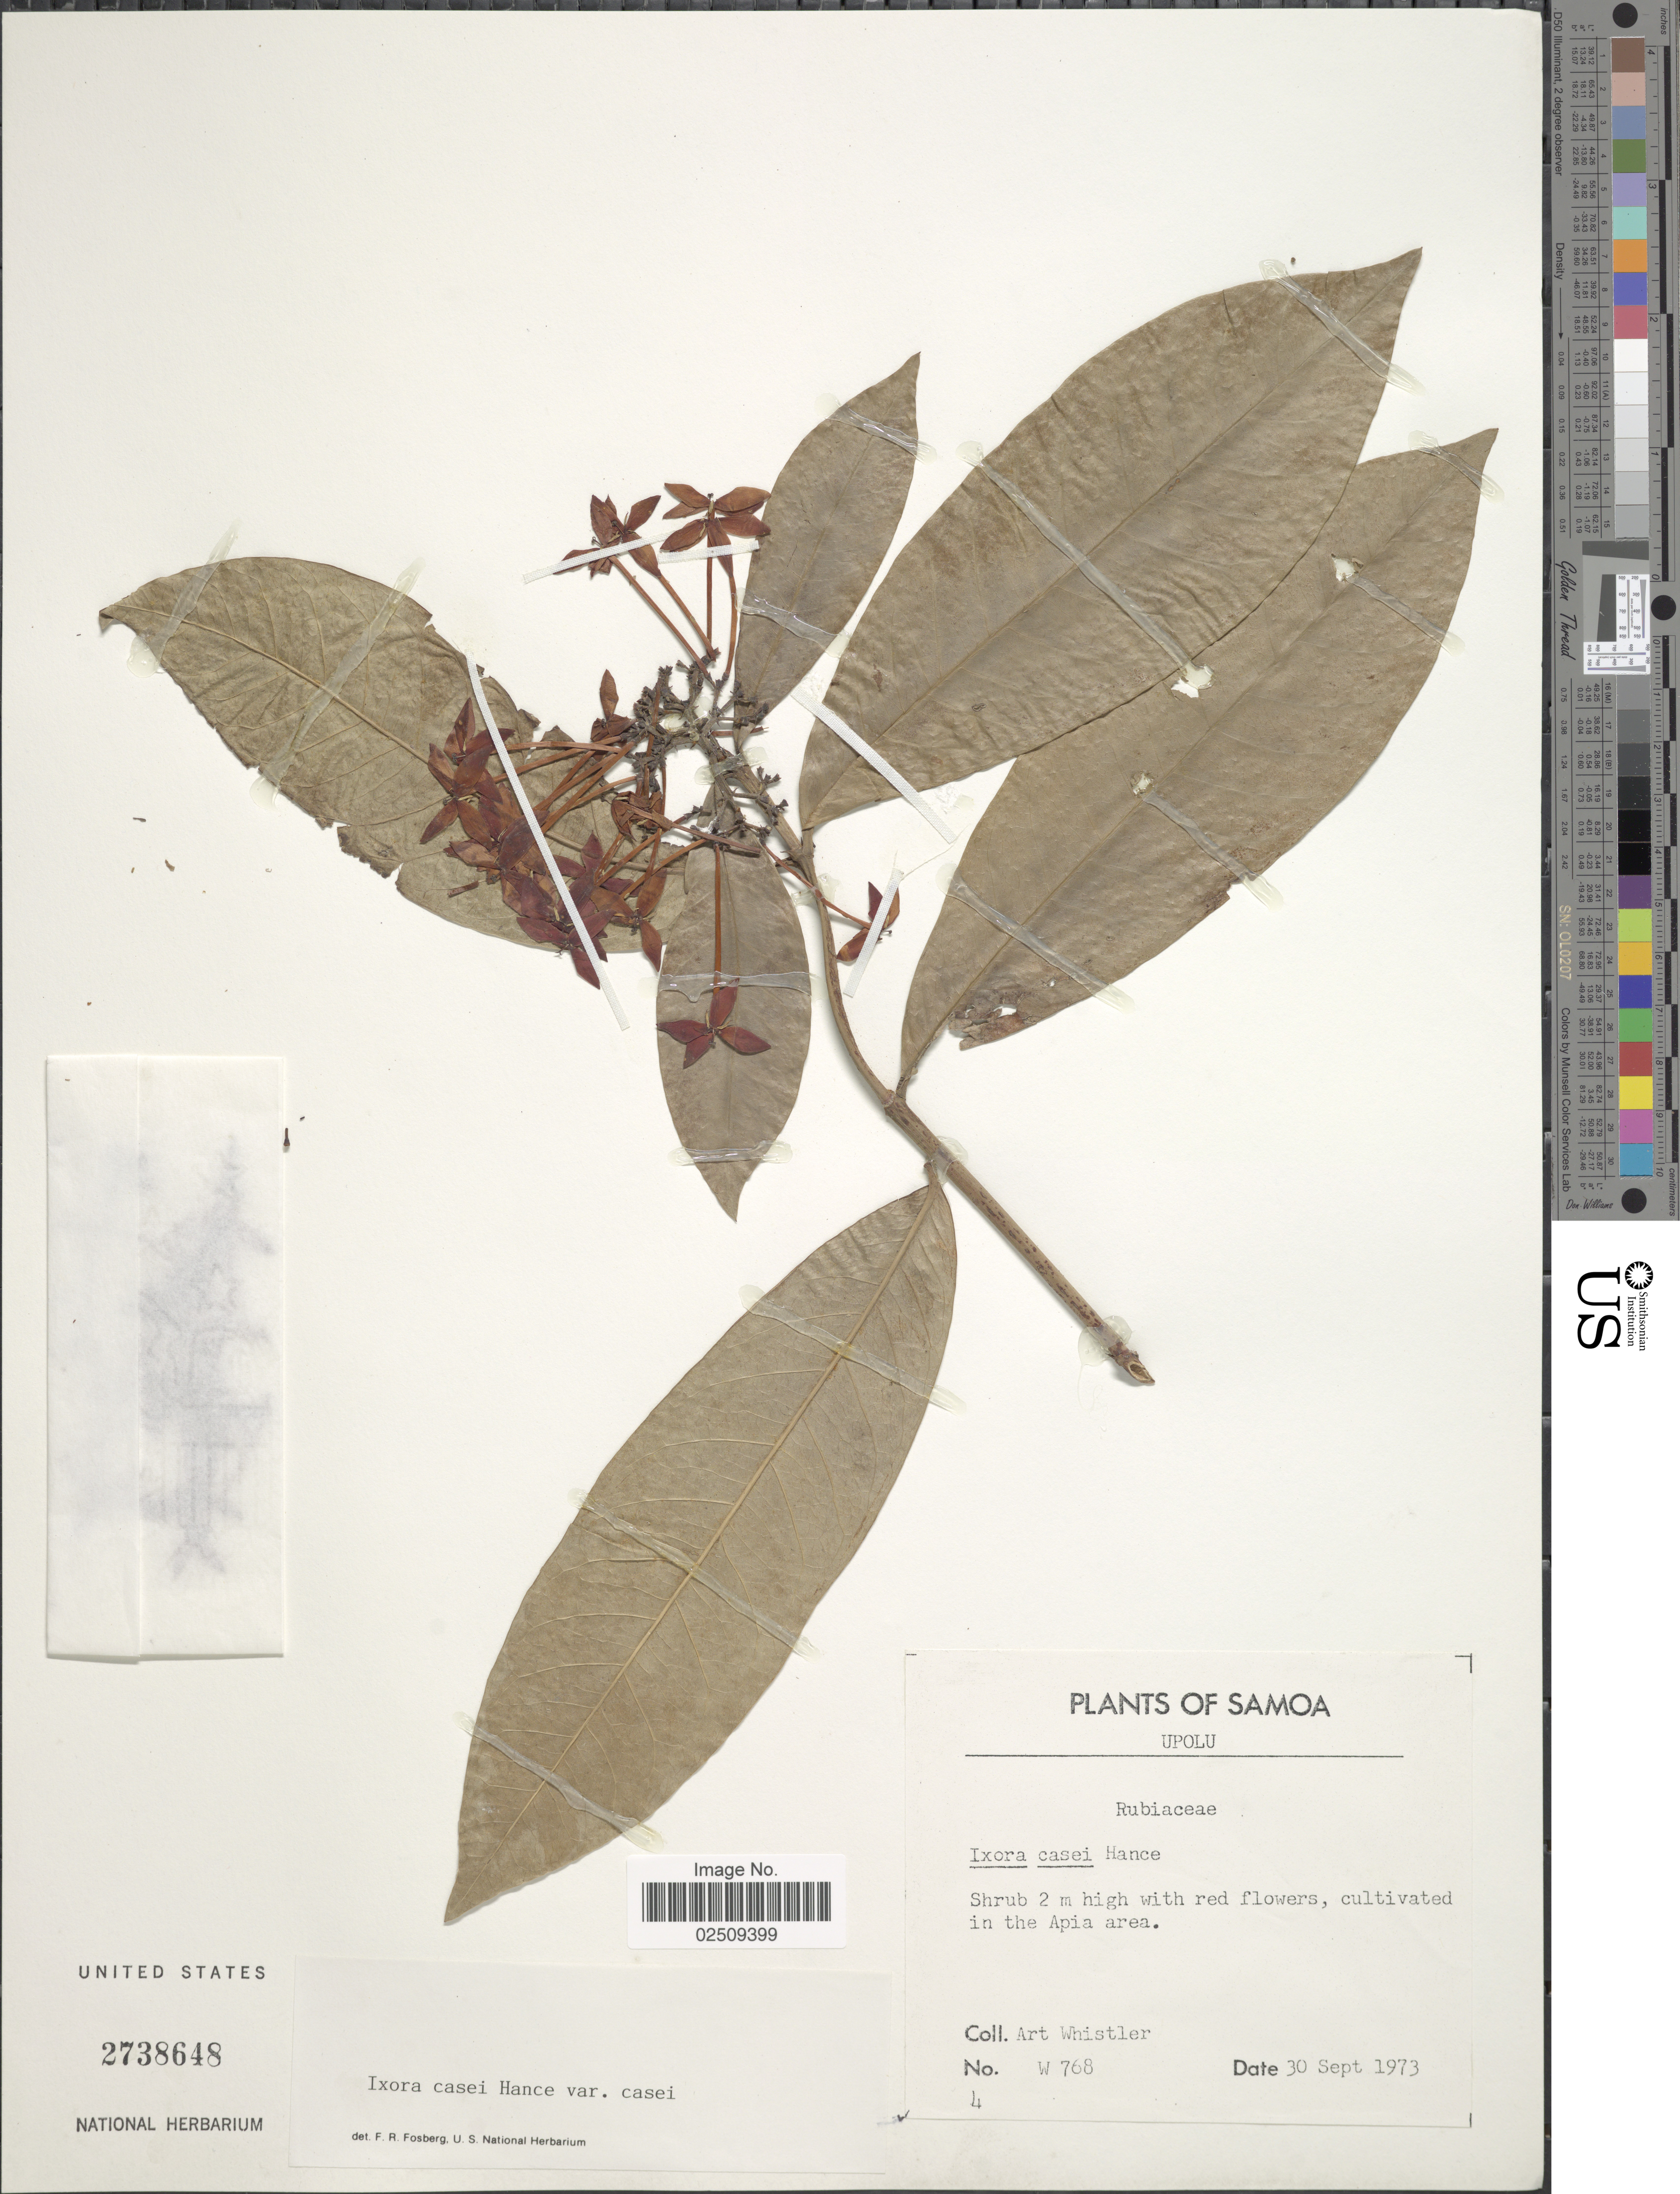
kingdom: Plantae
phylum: Tracheophyta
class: Magnoliopsida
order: Gentianales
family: Rubiaceae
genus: Ixora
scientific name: Ixora casei var. casei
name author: Hance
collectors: A. Whistler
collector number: W 768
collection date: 1973-09-30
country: Samoa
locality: Samoa, Upolu, cultivated in the Apia area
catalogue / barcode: US 2738648